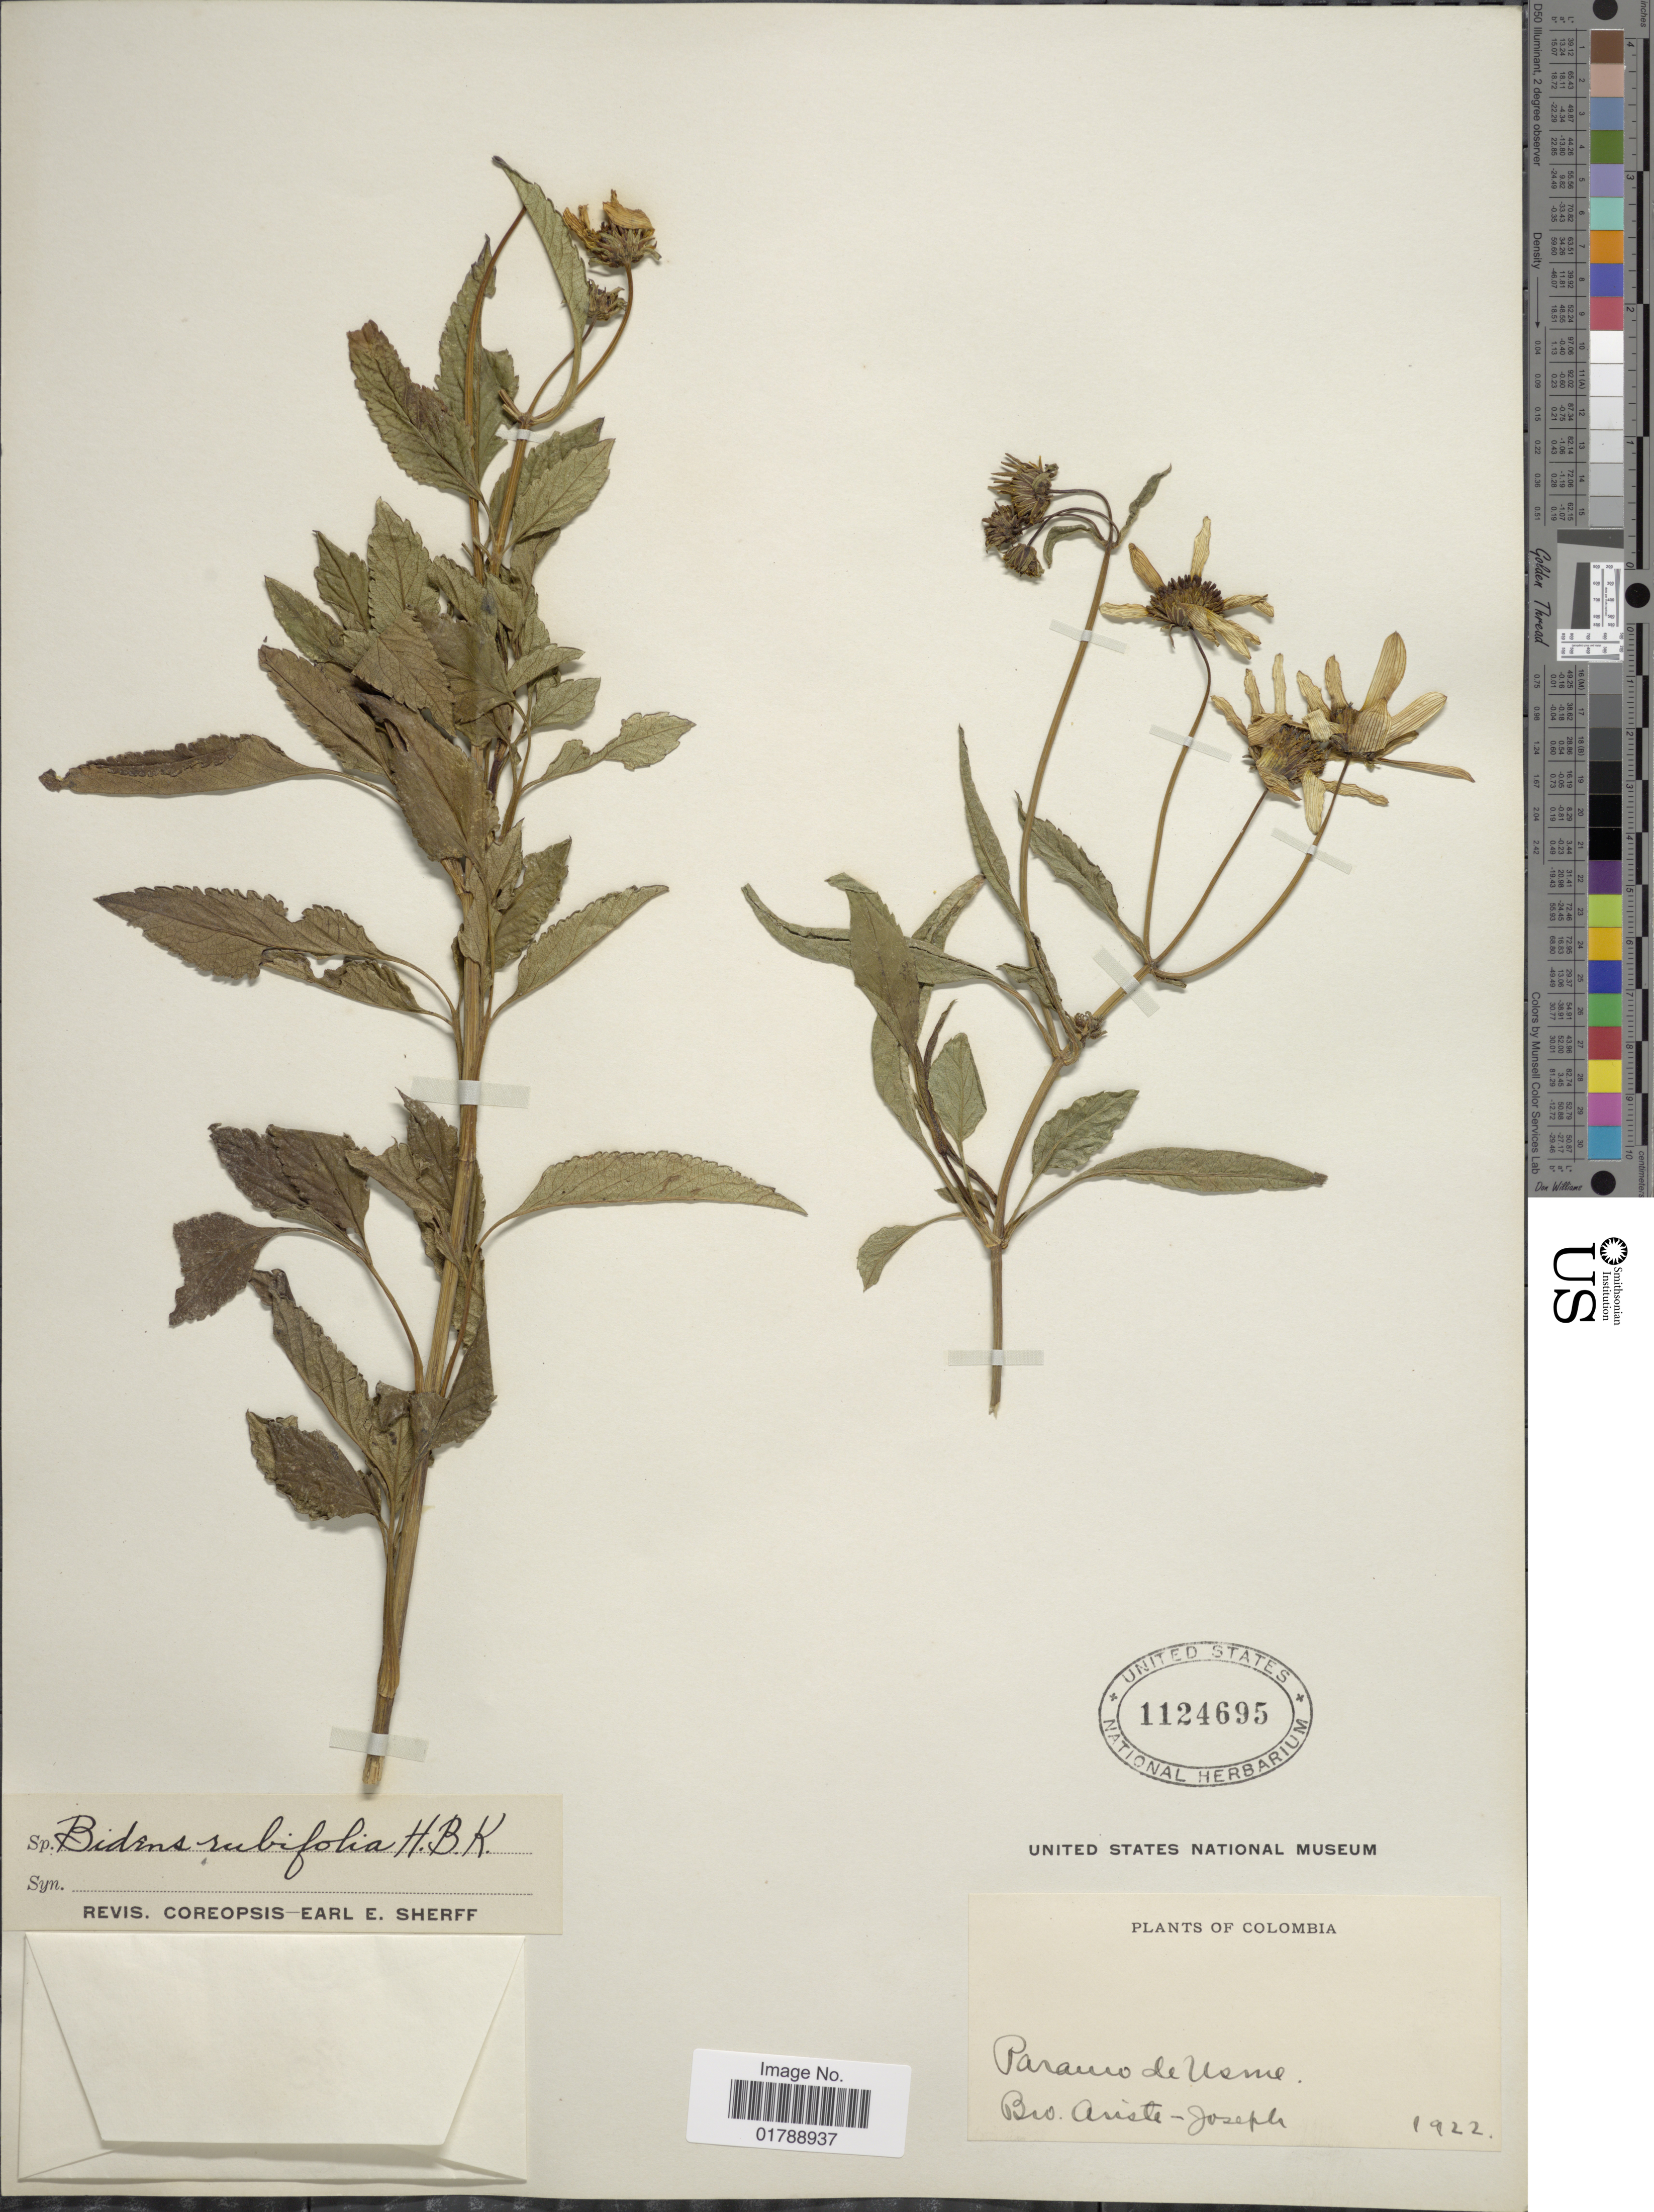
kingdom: Plantae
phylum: Tracheophyta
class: Magnoliopsida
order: Asterales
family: Asteraceae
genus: Bidens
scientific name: Bidens rubifolia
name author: Kunth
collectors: Bro. Ariste-Joseph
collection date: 1922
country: Colombia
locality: Paramo de Usme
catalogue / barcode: US 1124695